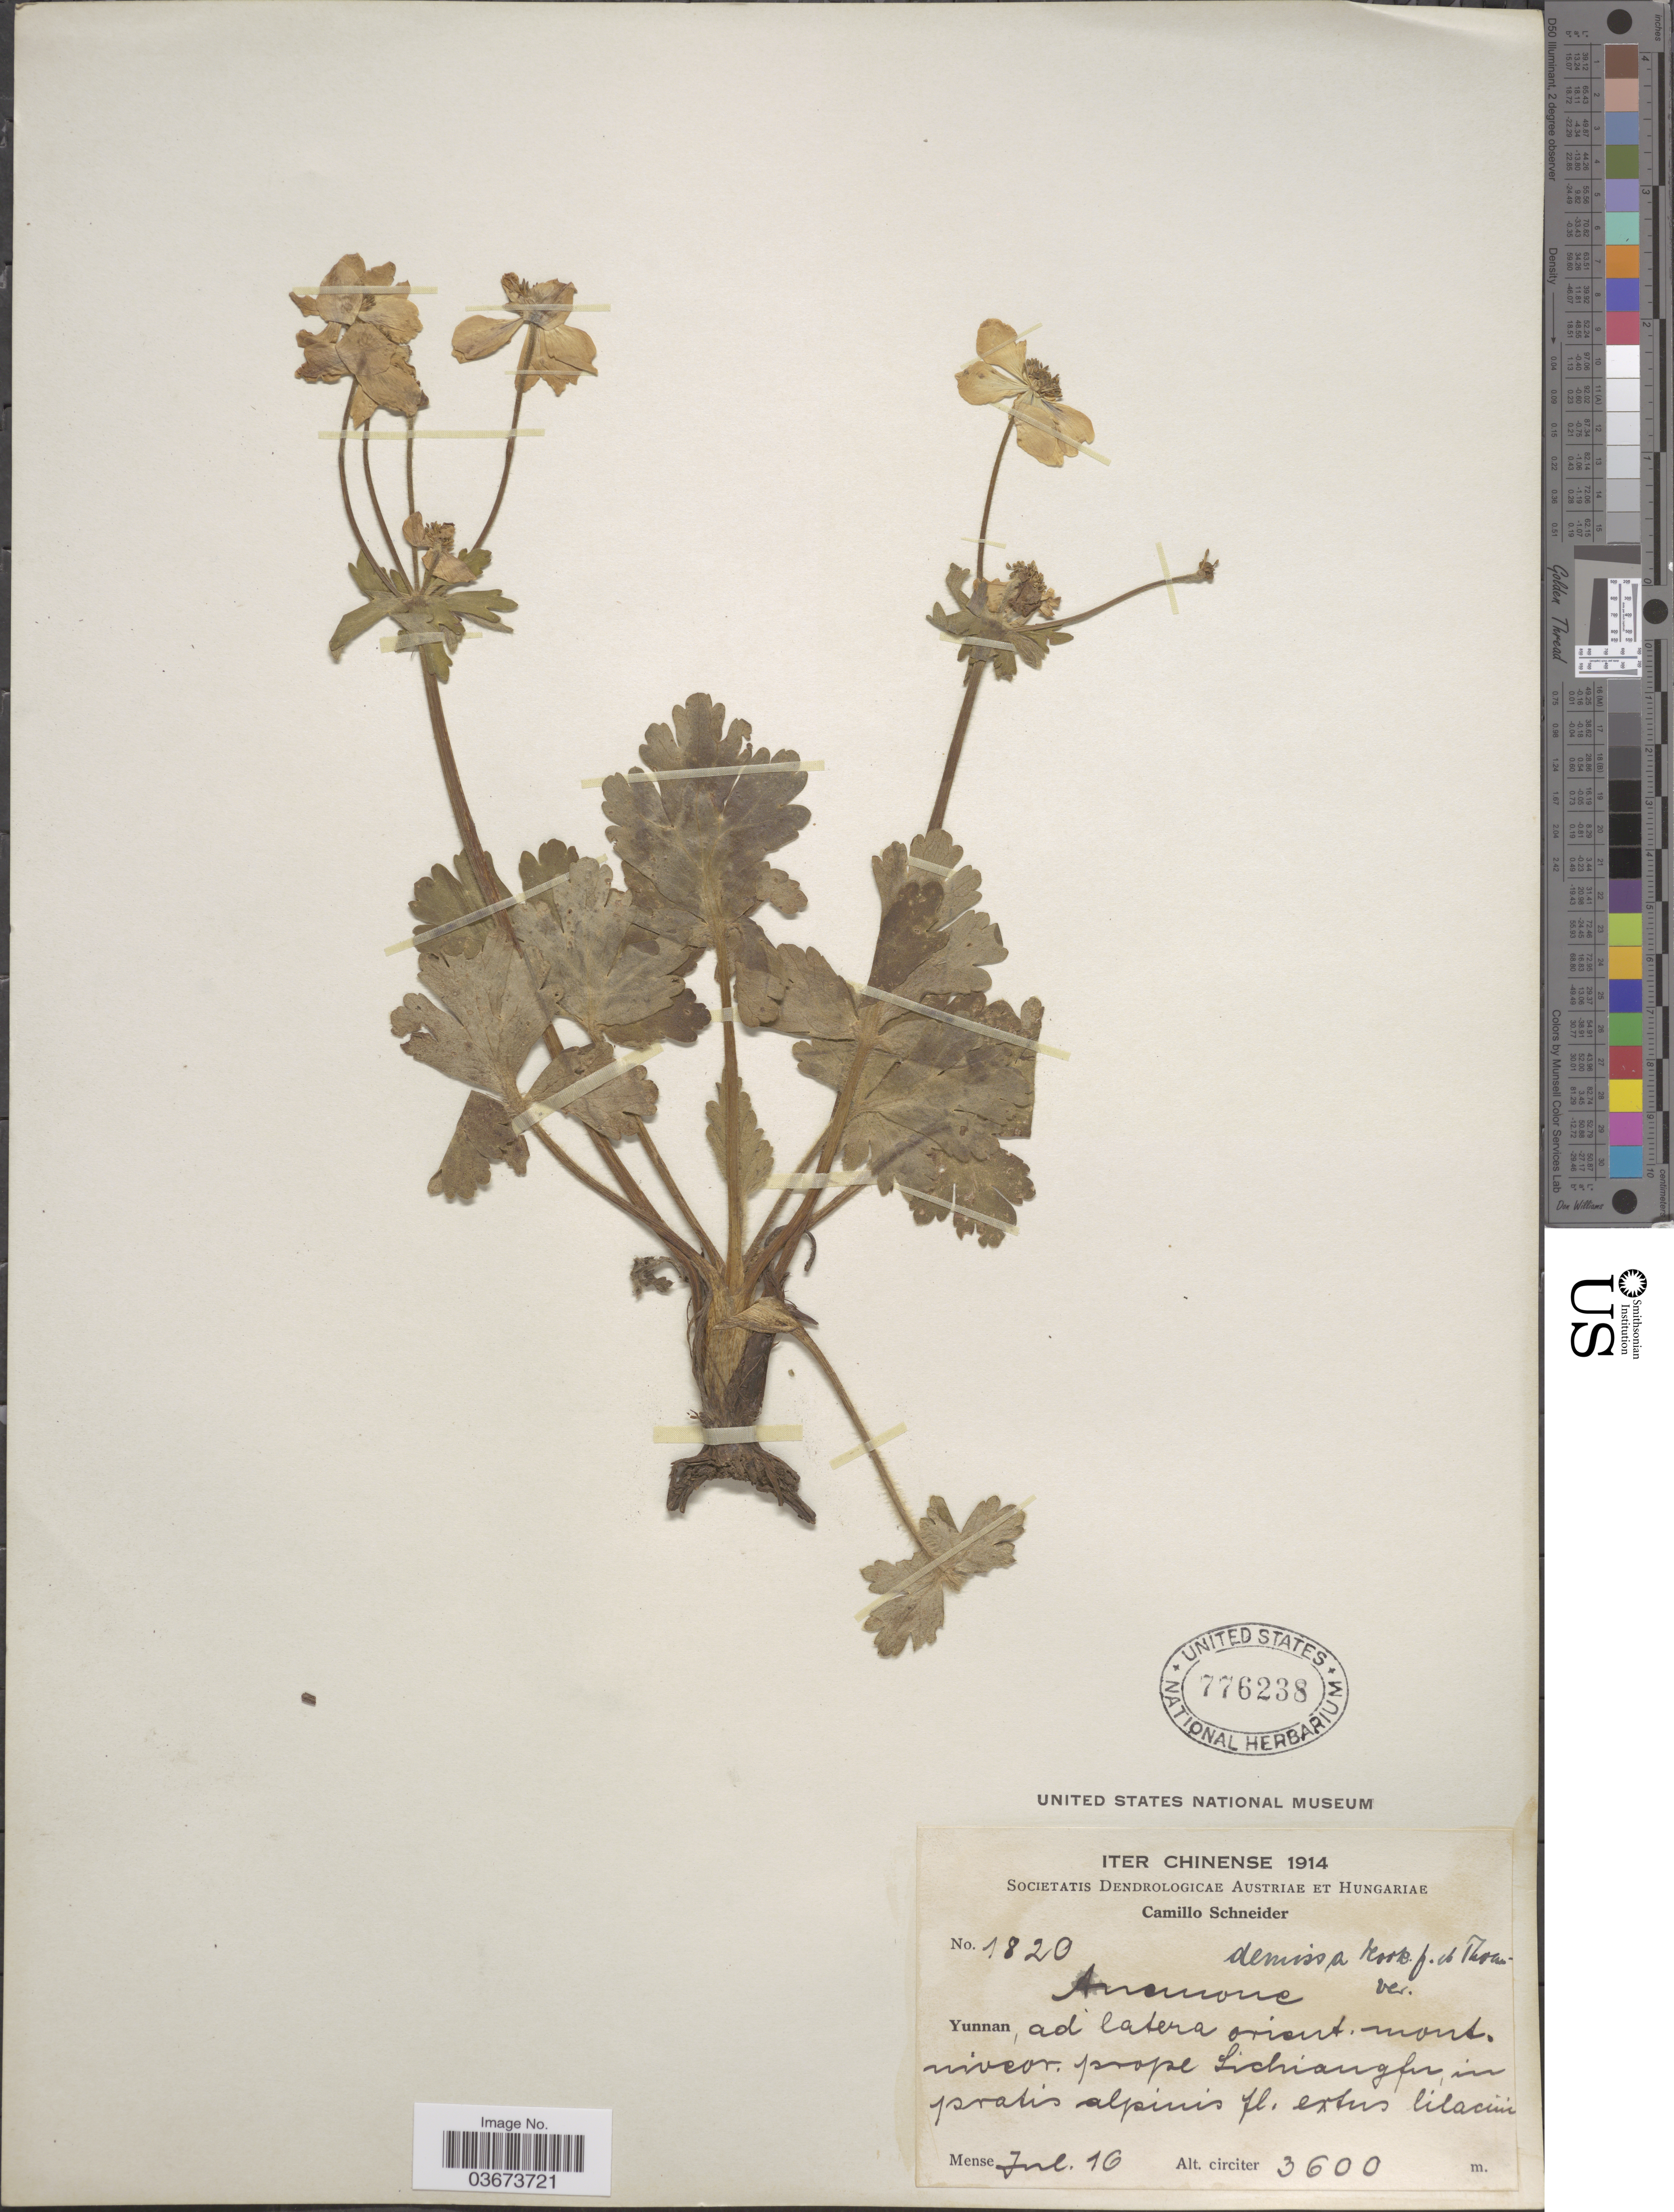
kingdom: Plantae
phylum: Tracheophyta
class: Magnoliopsida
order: Ranunculales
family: Ranunculaceae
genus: Anemone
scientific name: Anemone demissa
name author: (Thomson) Hook.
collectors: C. K. Schneider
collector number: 1820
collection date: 1914-07-16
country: China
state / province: Yunnan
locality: Iter Chinense. Ad latera orient. mont. niveor. prope Lichiangfu, in pratis alpinis.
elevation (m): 3600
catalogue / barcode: US 776238